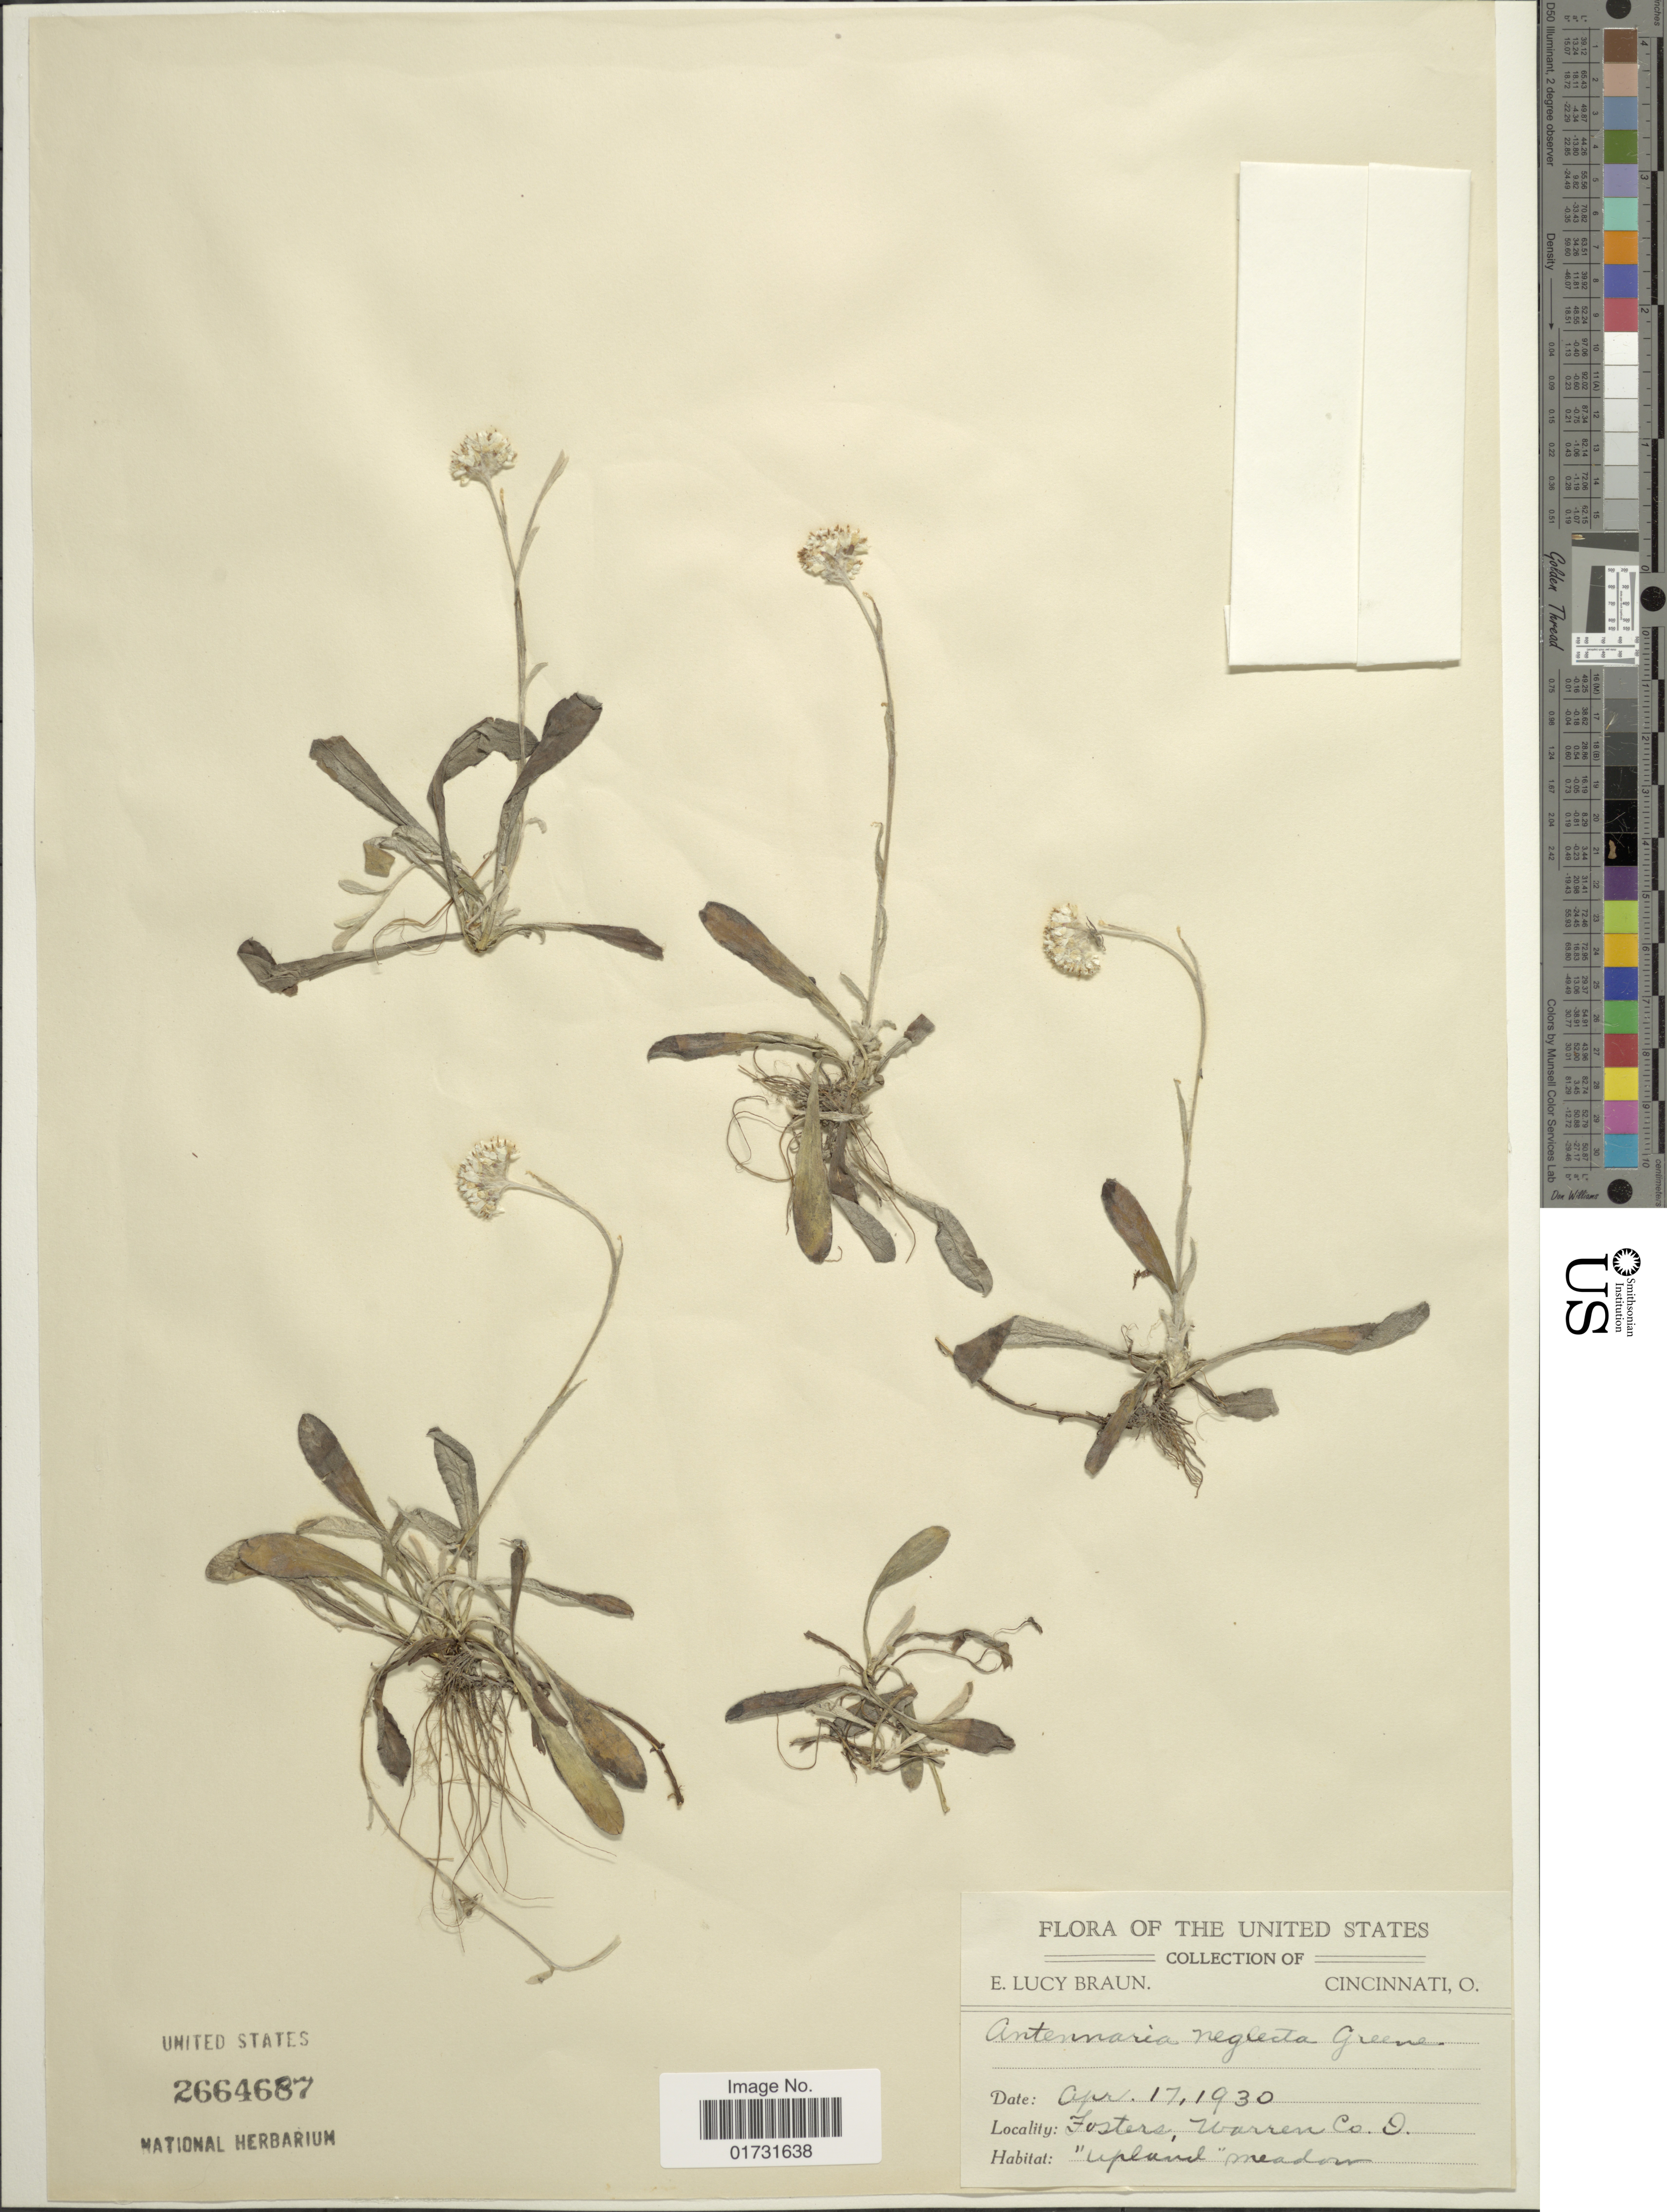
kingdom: Plantae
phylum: Tracheophyta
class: Magnoliopsida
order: Asterales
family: Asteraceae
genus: Antennaria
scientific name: Antennaria neglecta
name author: Greene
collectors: E. L. Braun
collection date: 1930-04-17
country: United States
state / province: Ohio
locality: Cincinnati, Fosters, Warren Co.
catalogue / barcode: US 2664687